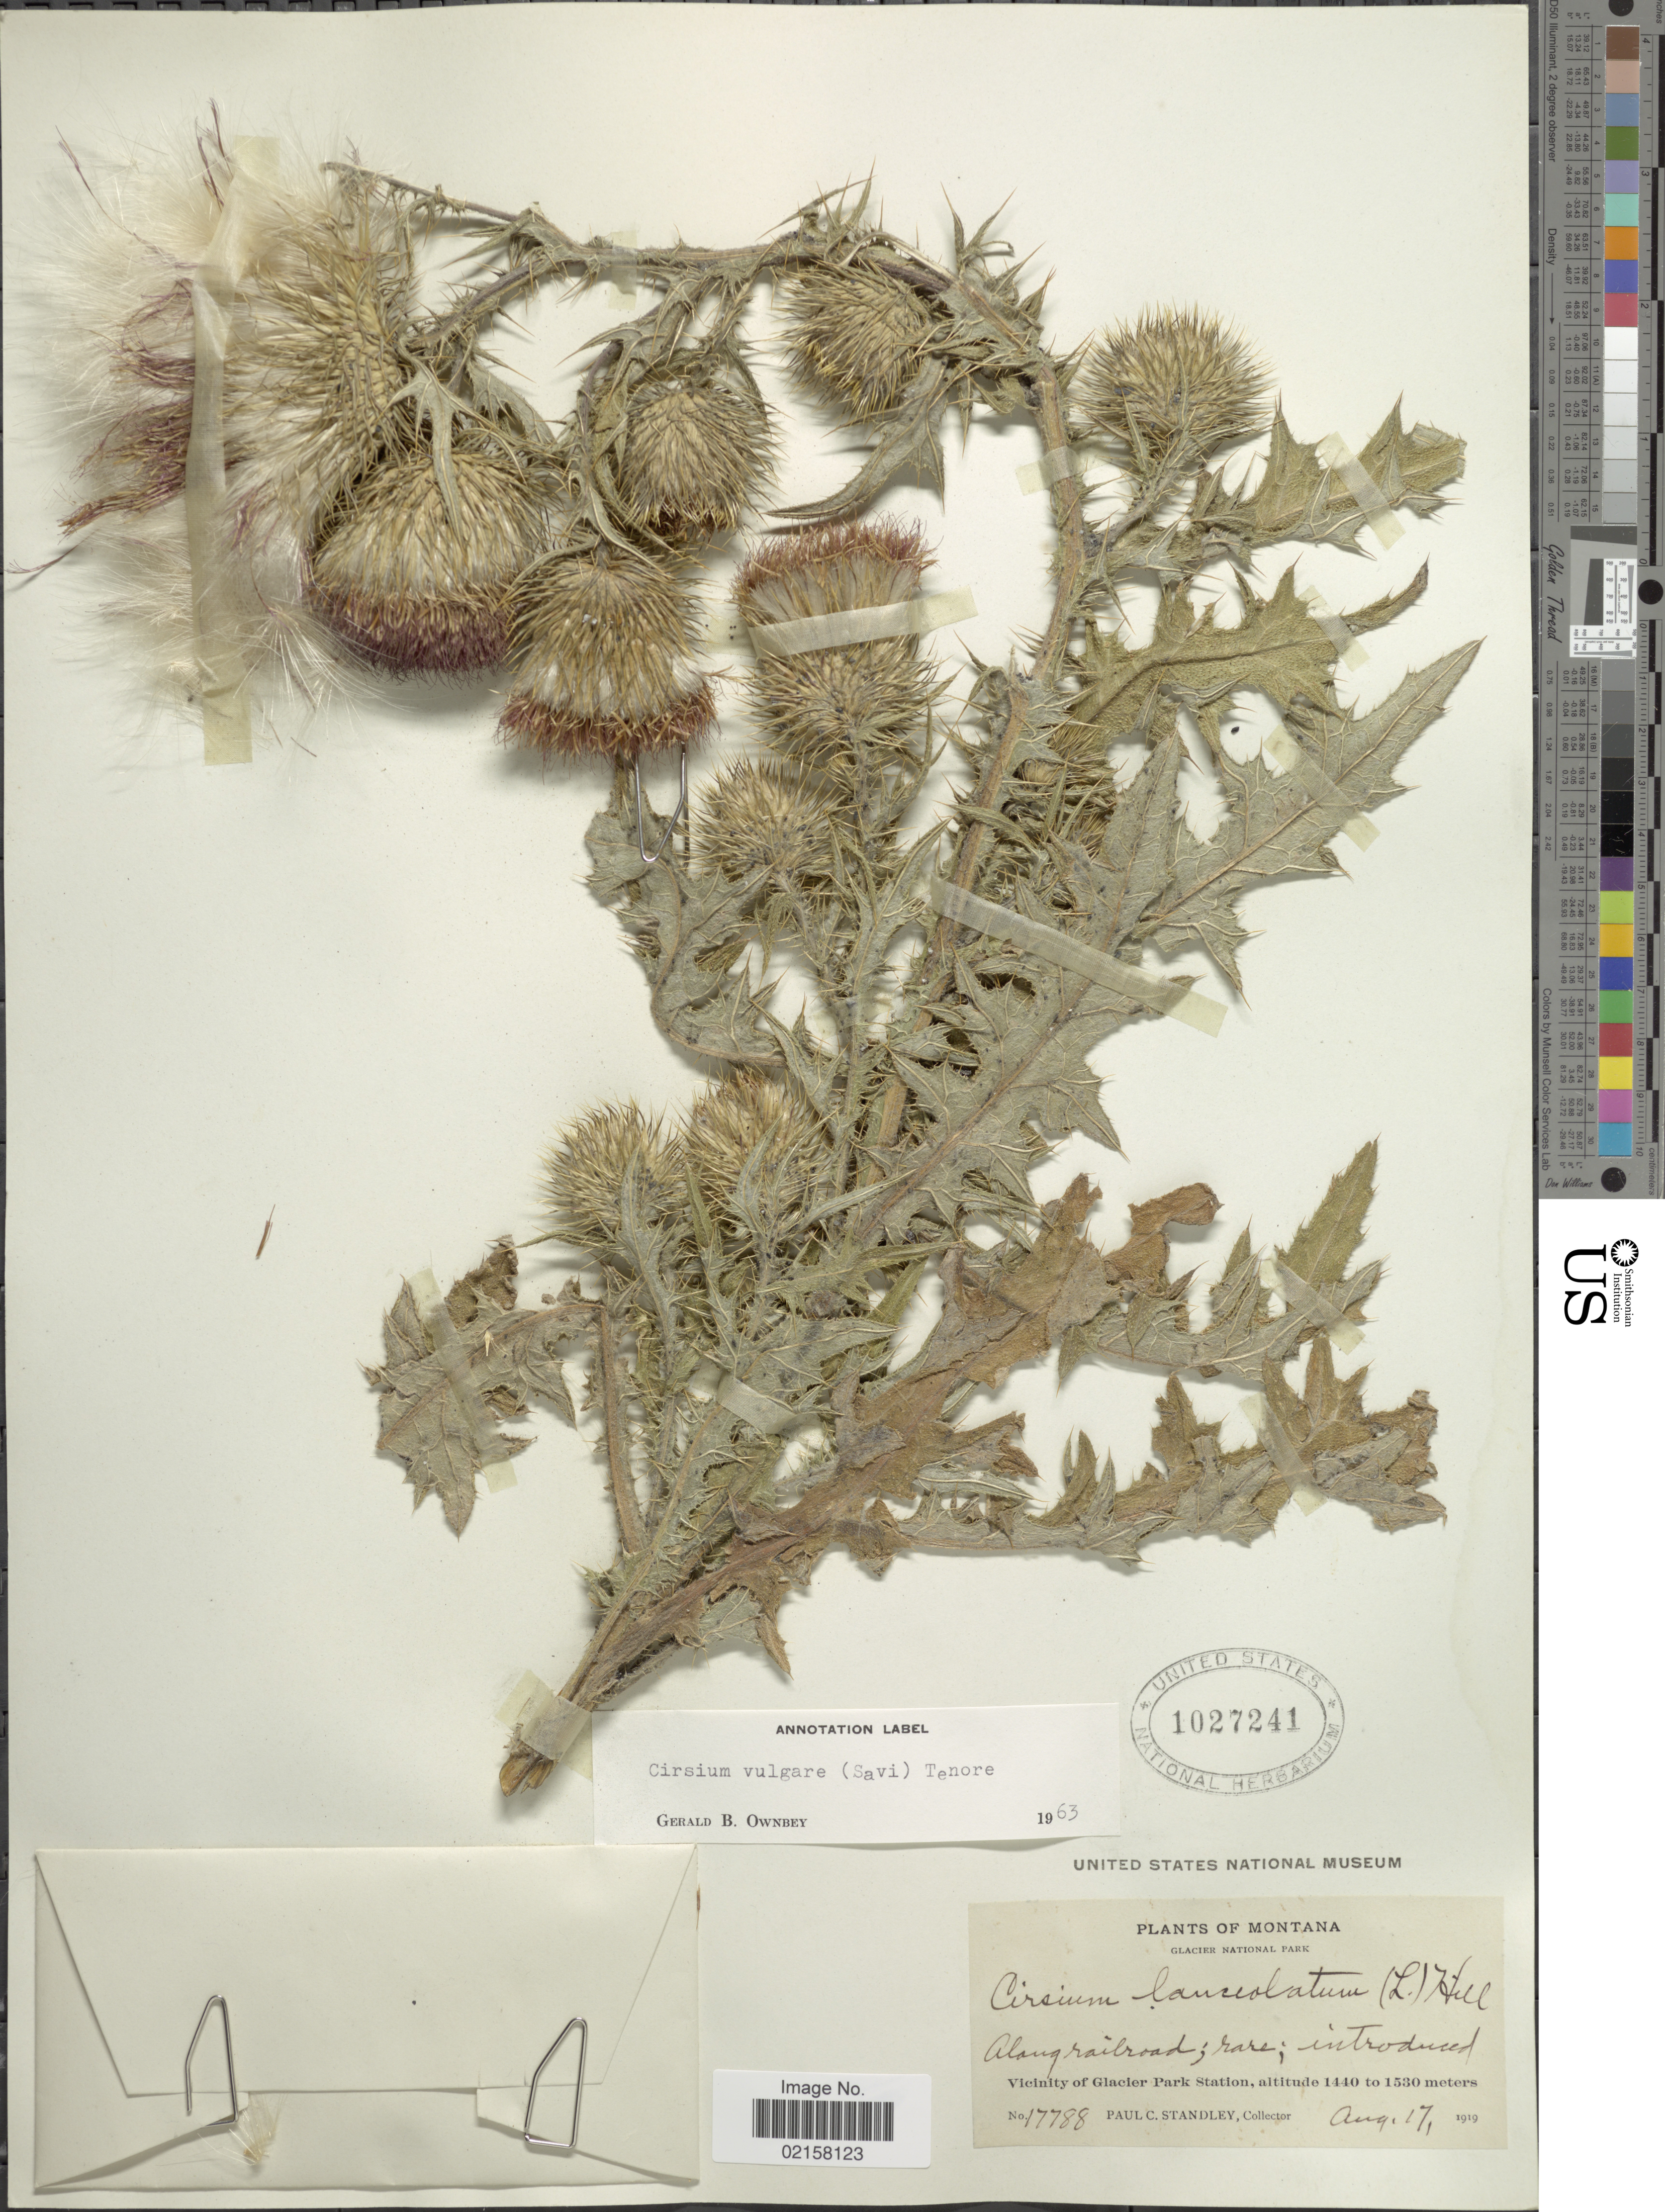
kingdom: Plantae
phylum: Tracheophyta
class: Magnoliopsida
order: Asterales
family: Asteraceae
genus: Cirsium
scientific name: Cirsium vulgare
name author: (Savi) Ten.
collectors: P. C. Standley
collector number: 17788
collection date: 1919-08-17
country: United States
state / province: Montana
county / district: Glacier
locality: Glacier National Park, along railroad, vicinity of Glacier Park Station.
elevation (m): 1440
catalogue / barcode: US 1027241